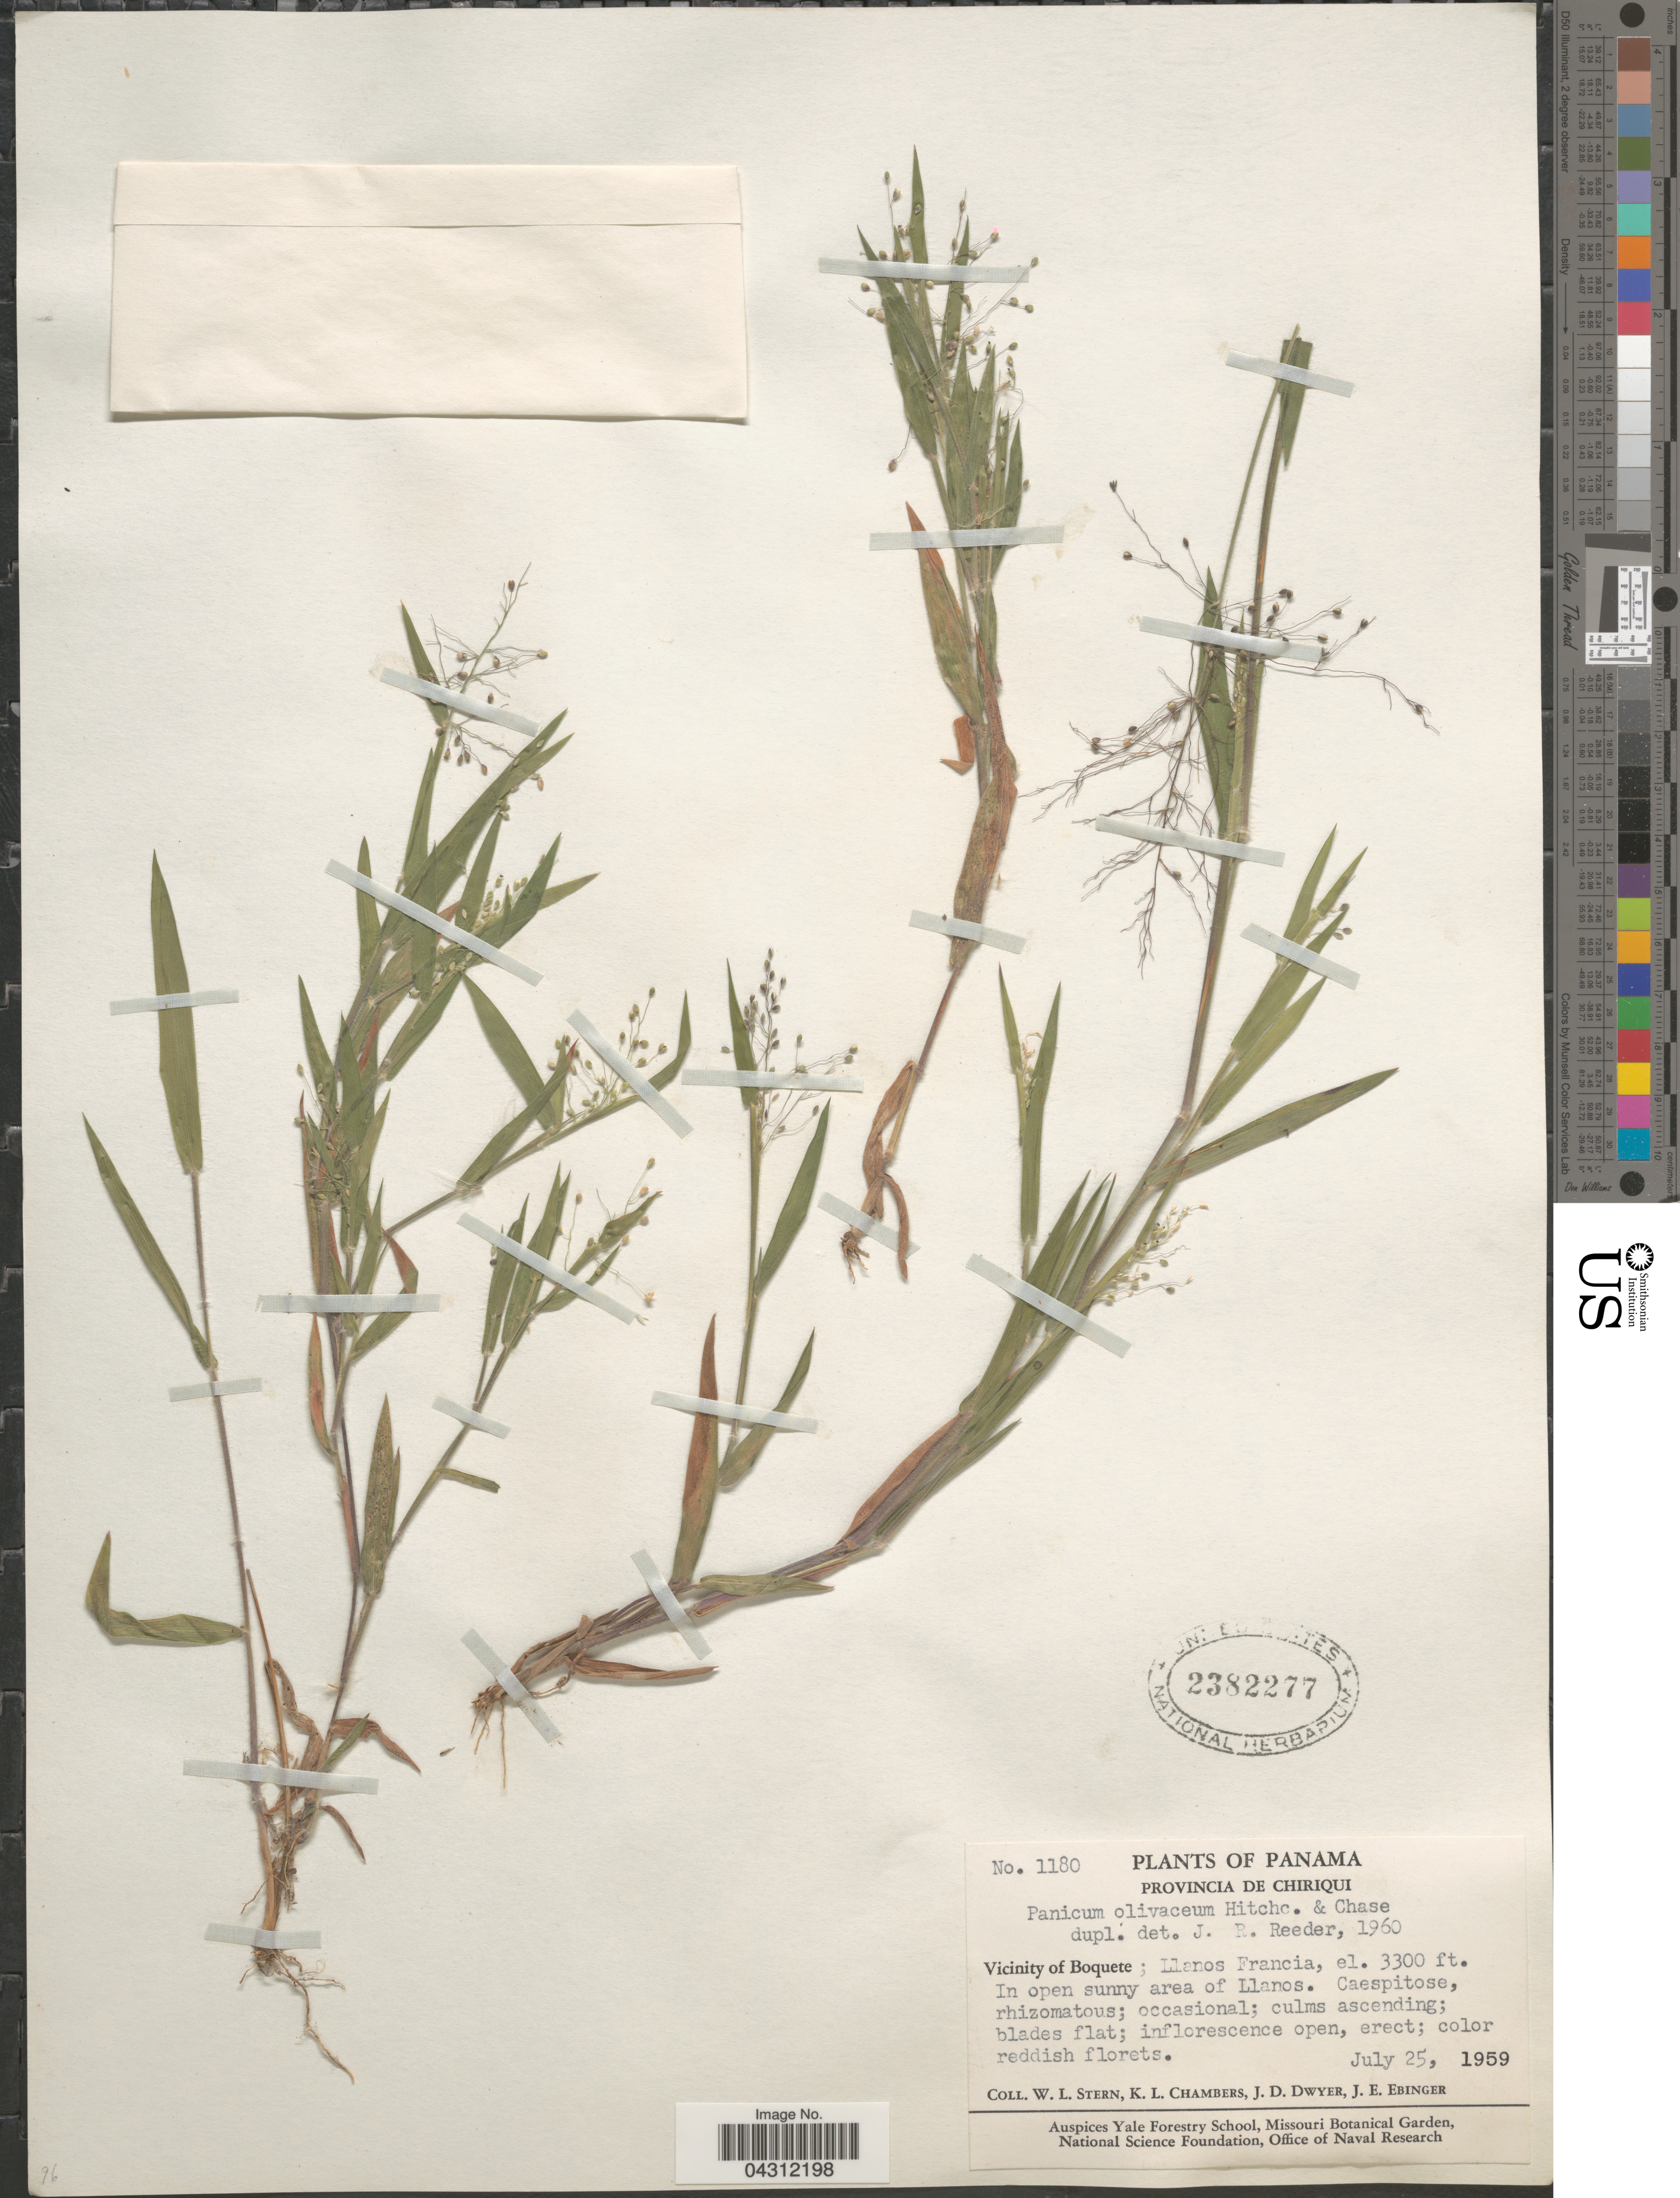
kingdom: Plantae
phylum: Tracheophyta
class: Liliopsida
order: Poales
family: Poaceae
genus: Dichanthelium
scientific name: Dichanthelium acuminatum var. acuminatum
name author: (Sw.) Gould & C.A. Clark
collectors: W. L. Stern, K. Chambers, J. D. Dwyer & J. Ebinger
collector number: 1180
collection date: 1959-07-25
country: Panama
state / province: Chiriqui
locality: Vicinity of Boquete; Llanos Francia.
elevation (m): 1006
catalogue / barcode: US 2382277